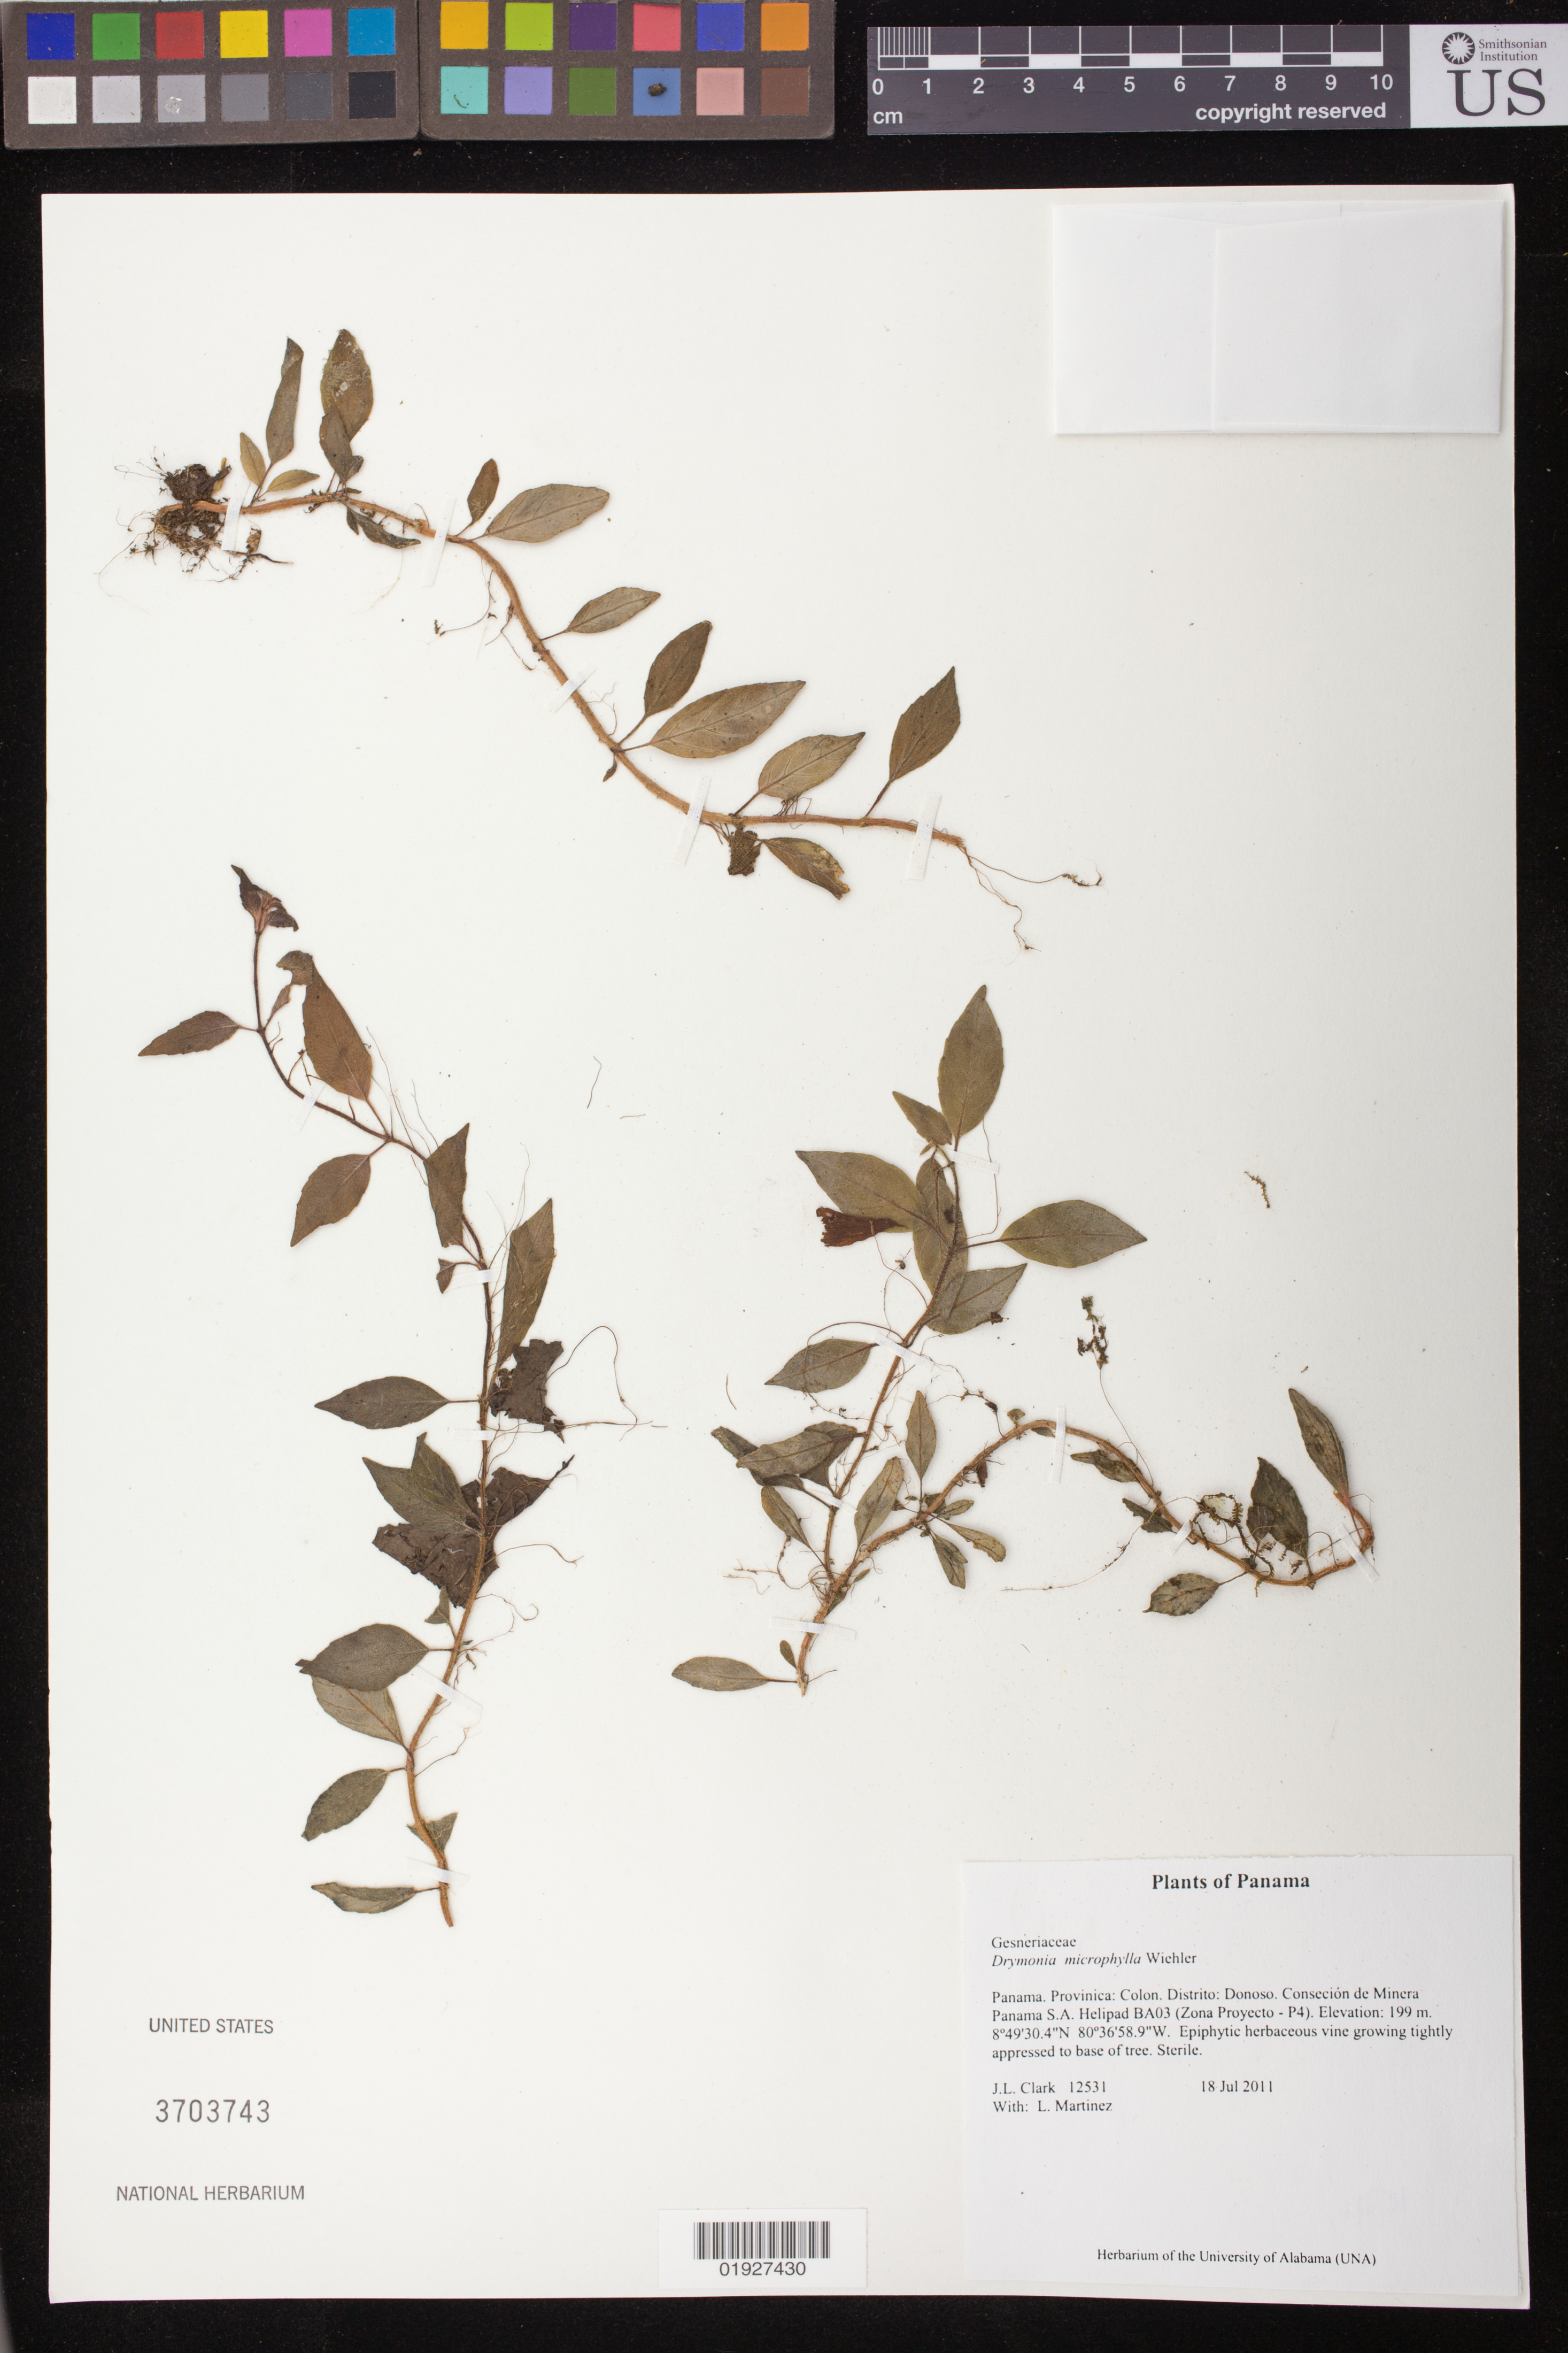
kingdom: Plantae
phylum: Tracheophyta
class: Magnoliopsida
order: Lamiales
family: Gesneriaceae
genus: Drymonia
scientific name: Drymonia microphylla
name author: Wiehler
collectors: J. L. Clark & L. Martinez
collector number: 12531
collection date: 2011-07-18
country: Panama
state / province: Colón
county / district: Donoso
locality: Conseción de Minera Panama S.A. Helipad BA03 (Zona Proyecto - P4)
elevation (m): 199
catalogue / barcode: US 3703743